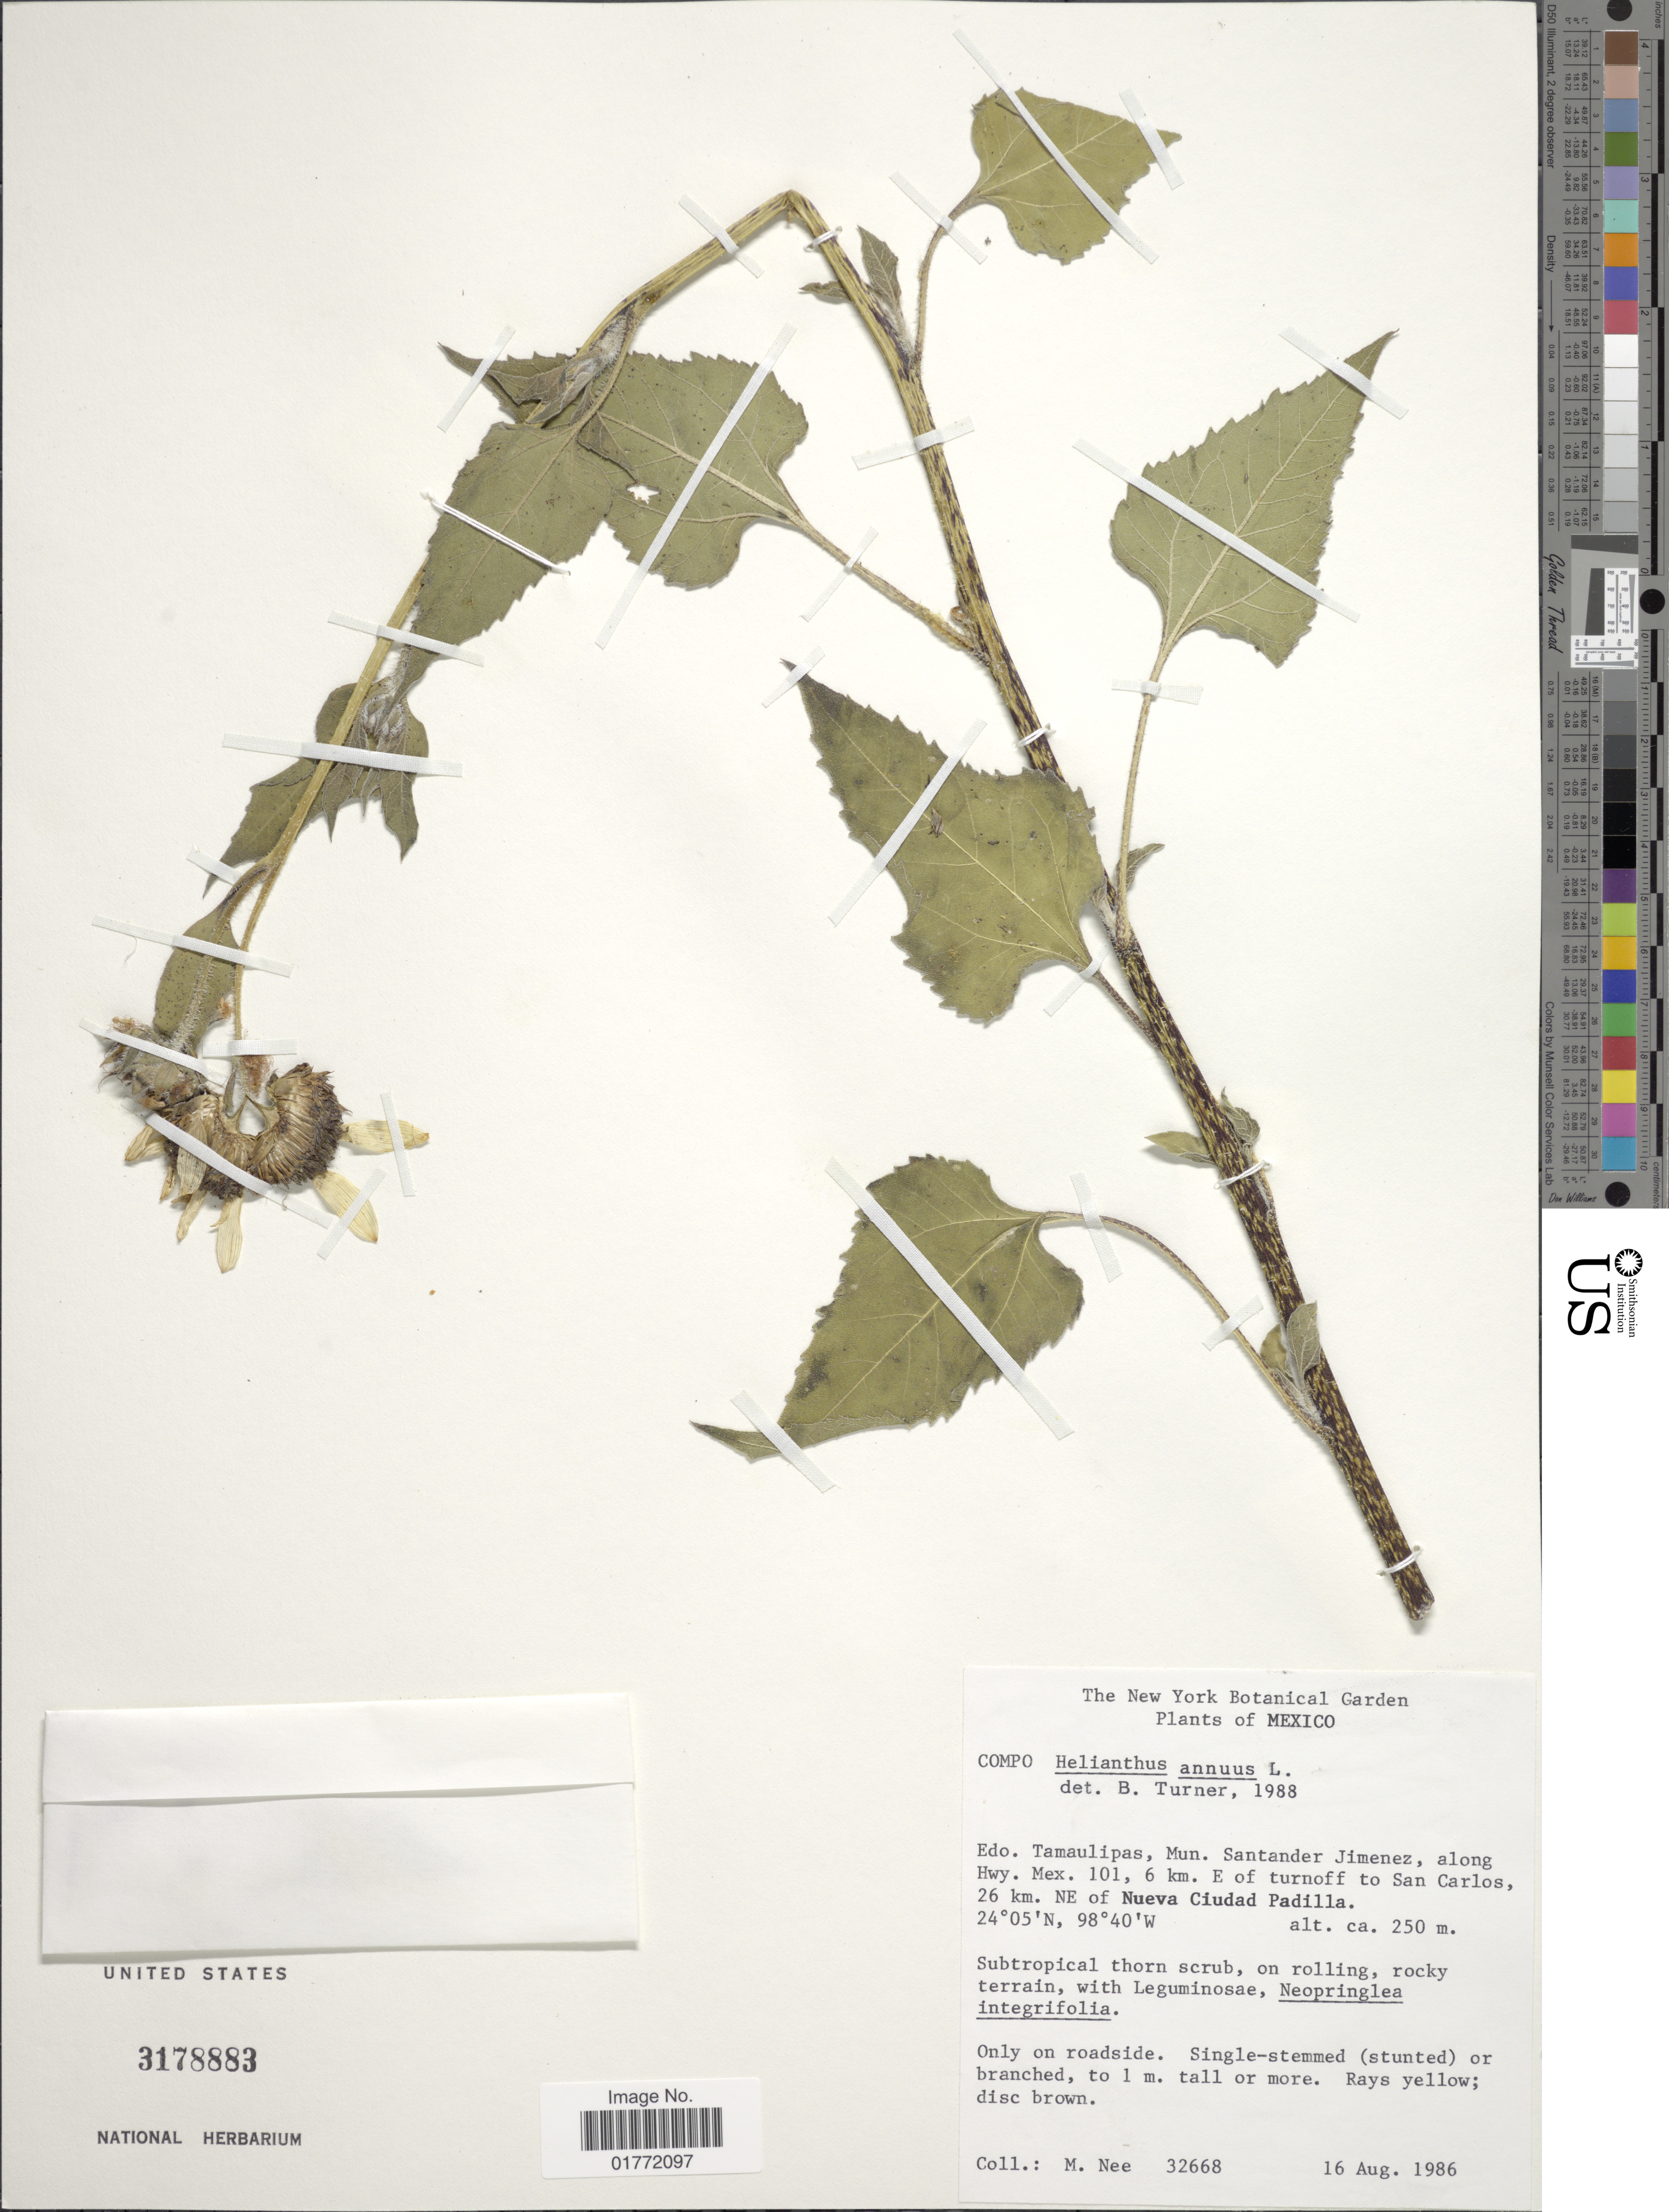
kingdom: Plantae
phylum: Tracheophyta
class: Magnoliopsida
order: Asterales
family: Asteraceae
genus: Helianthus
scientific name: Helianthus annuus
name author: L.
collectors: M. Nee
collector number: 32668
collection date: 1986-08-16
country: Mexico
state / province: Tamaulipas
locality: Mun. Santander Jimenez, along Hwy. Mex. 101, 6 km. E of turnoff to San Carlos, 26 km. NE of Nueva Ciudad Padilla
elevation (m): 250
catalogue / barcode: US 3178883